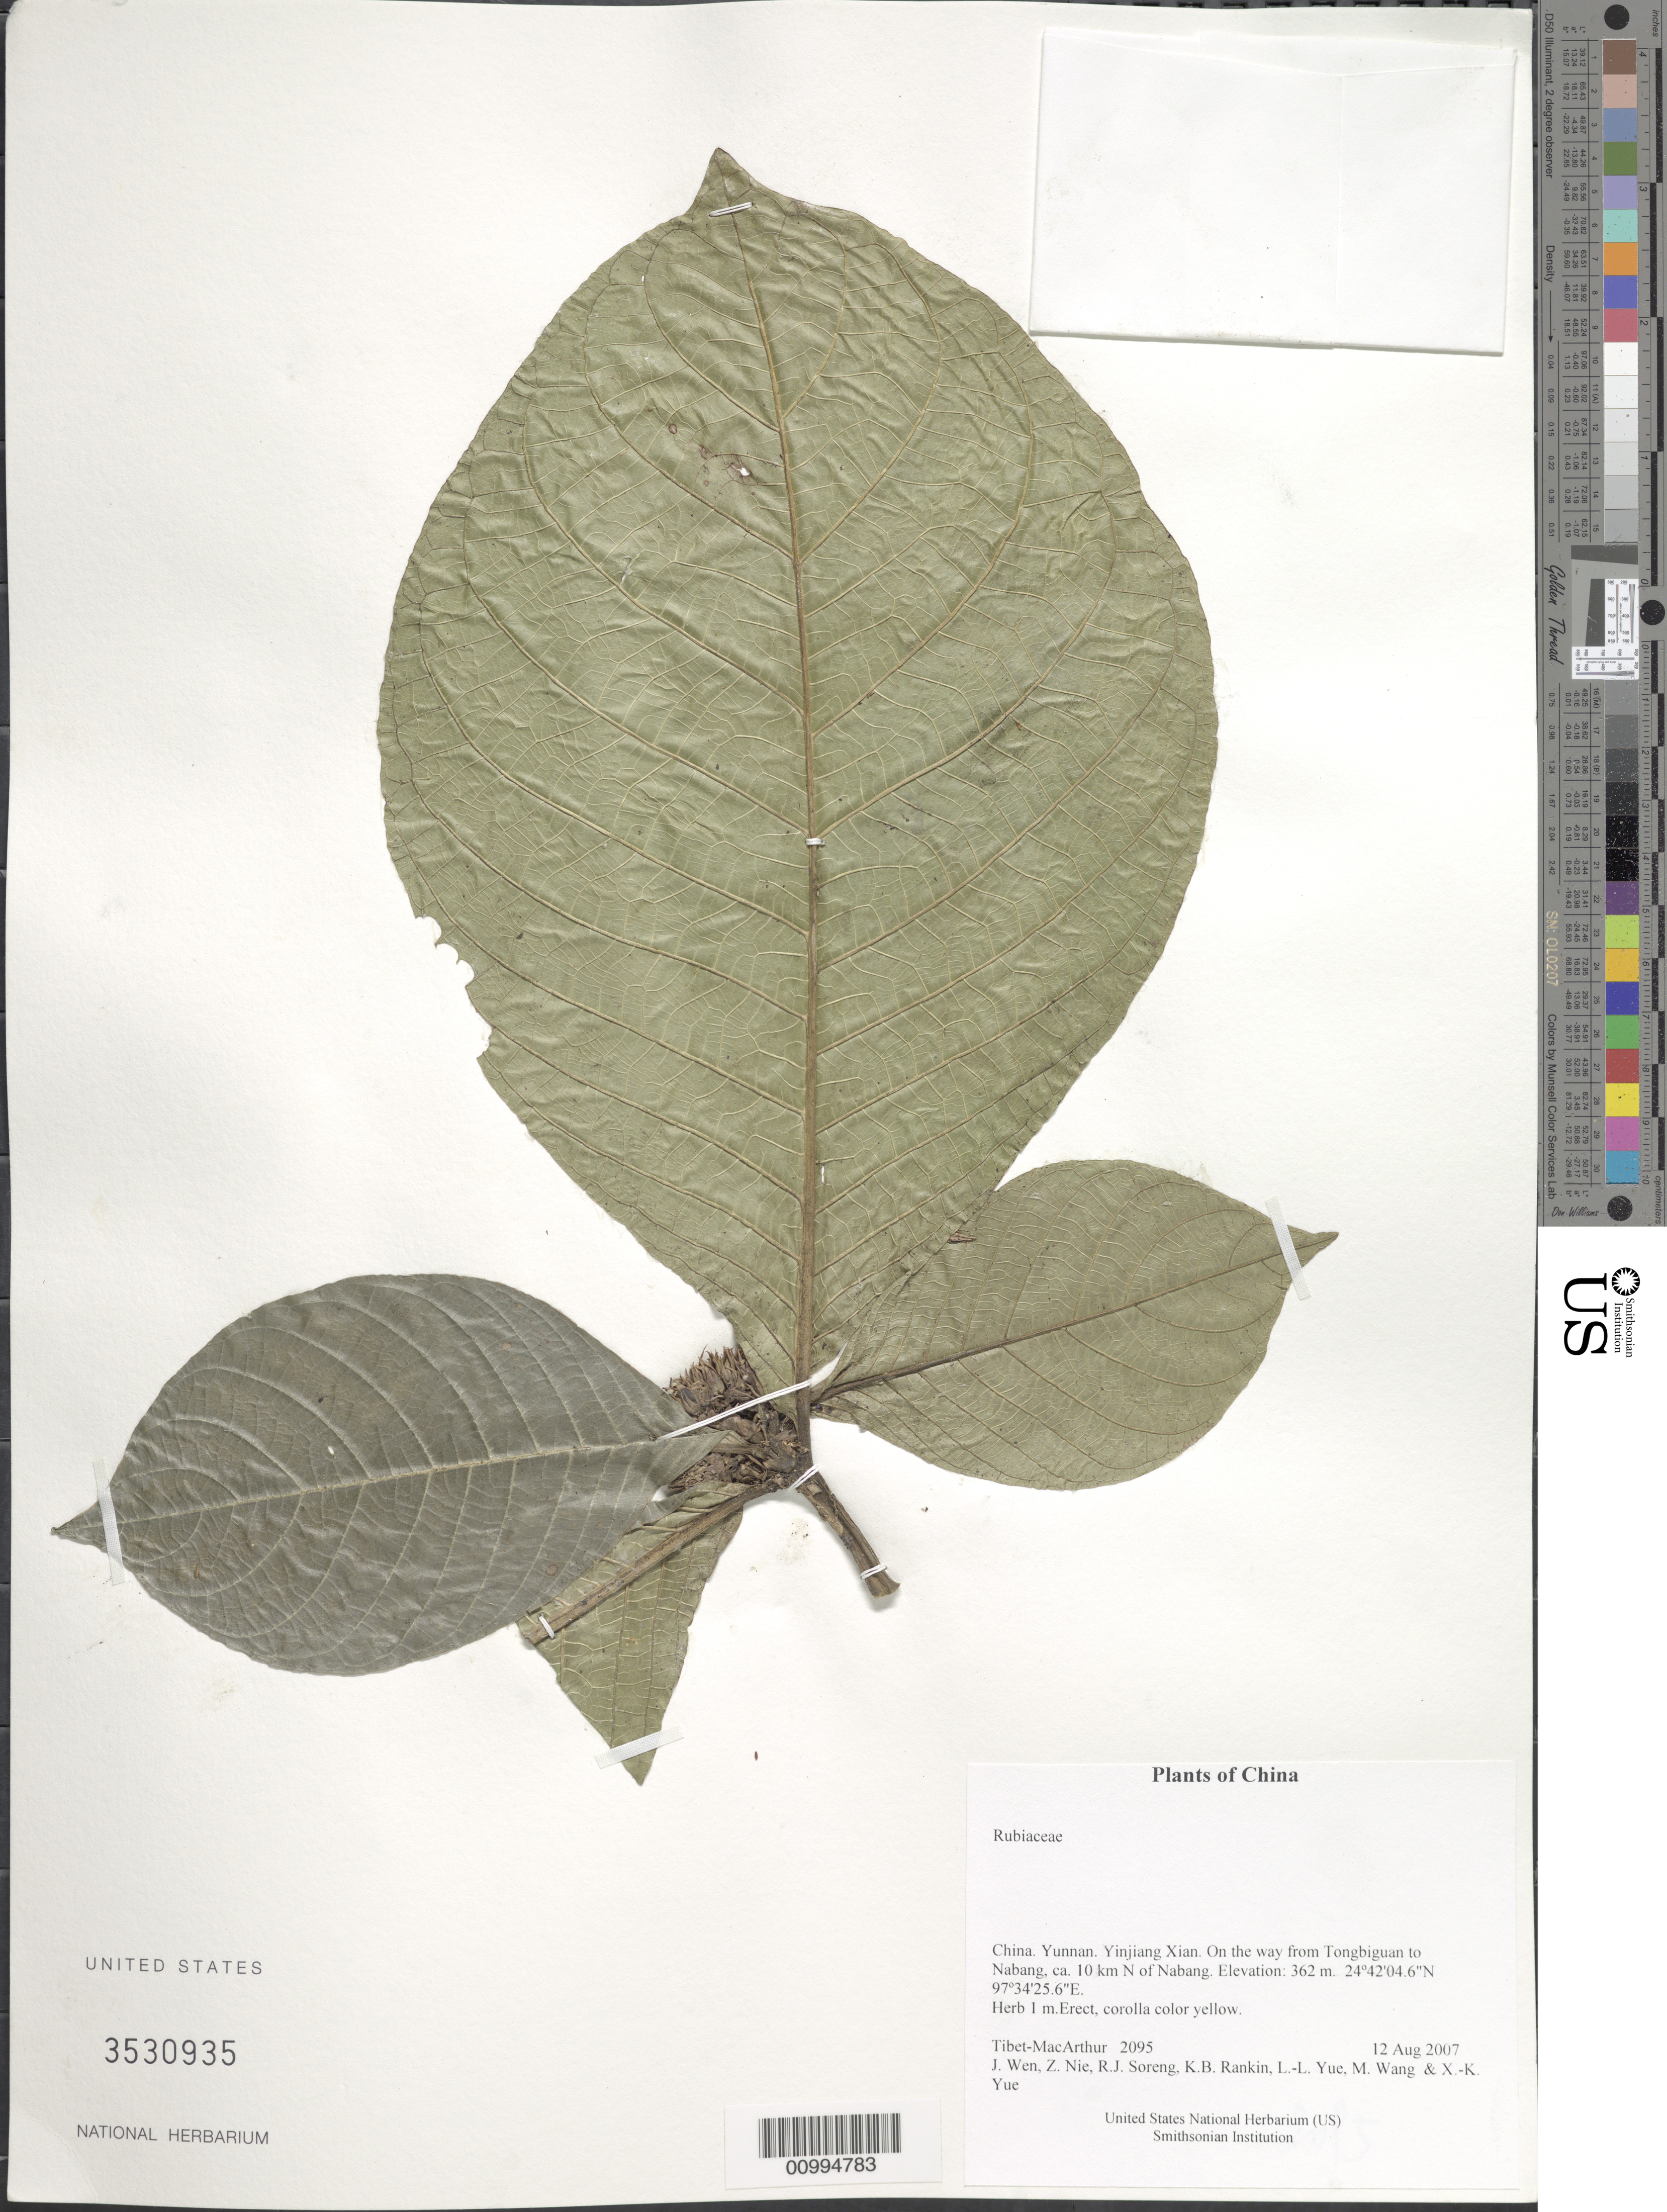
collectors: Tibet-MacArthur, J. Wen, Z. Nie, R. J. Soreng, K. Rankin, L. Yue, M. Wang & X. Yue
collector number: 2095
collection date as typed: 12 Aug 2007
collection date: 2007-08-12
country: China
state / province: Yunnan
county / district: Yinjiang Xian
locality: On the way from Tongbiguan to Nabang, ca. 10 km N of Nabang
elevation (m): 362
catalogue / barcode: US 3530935